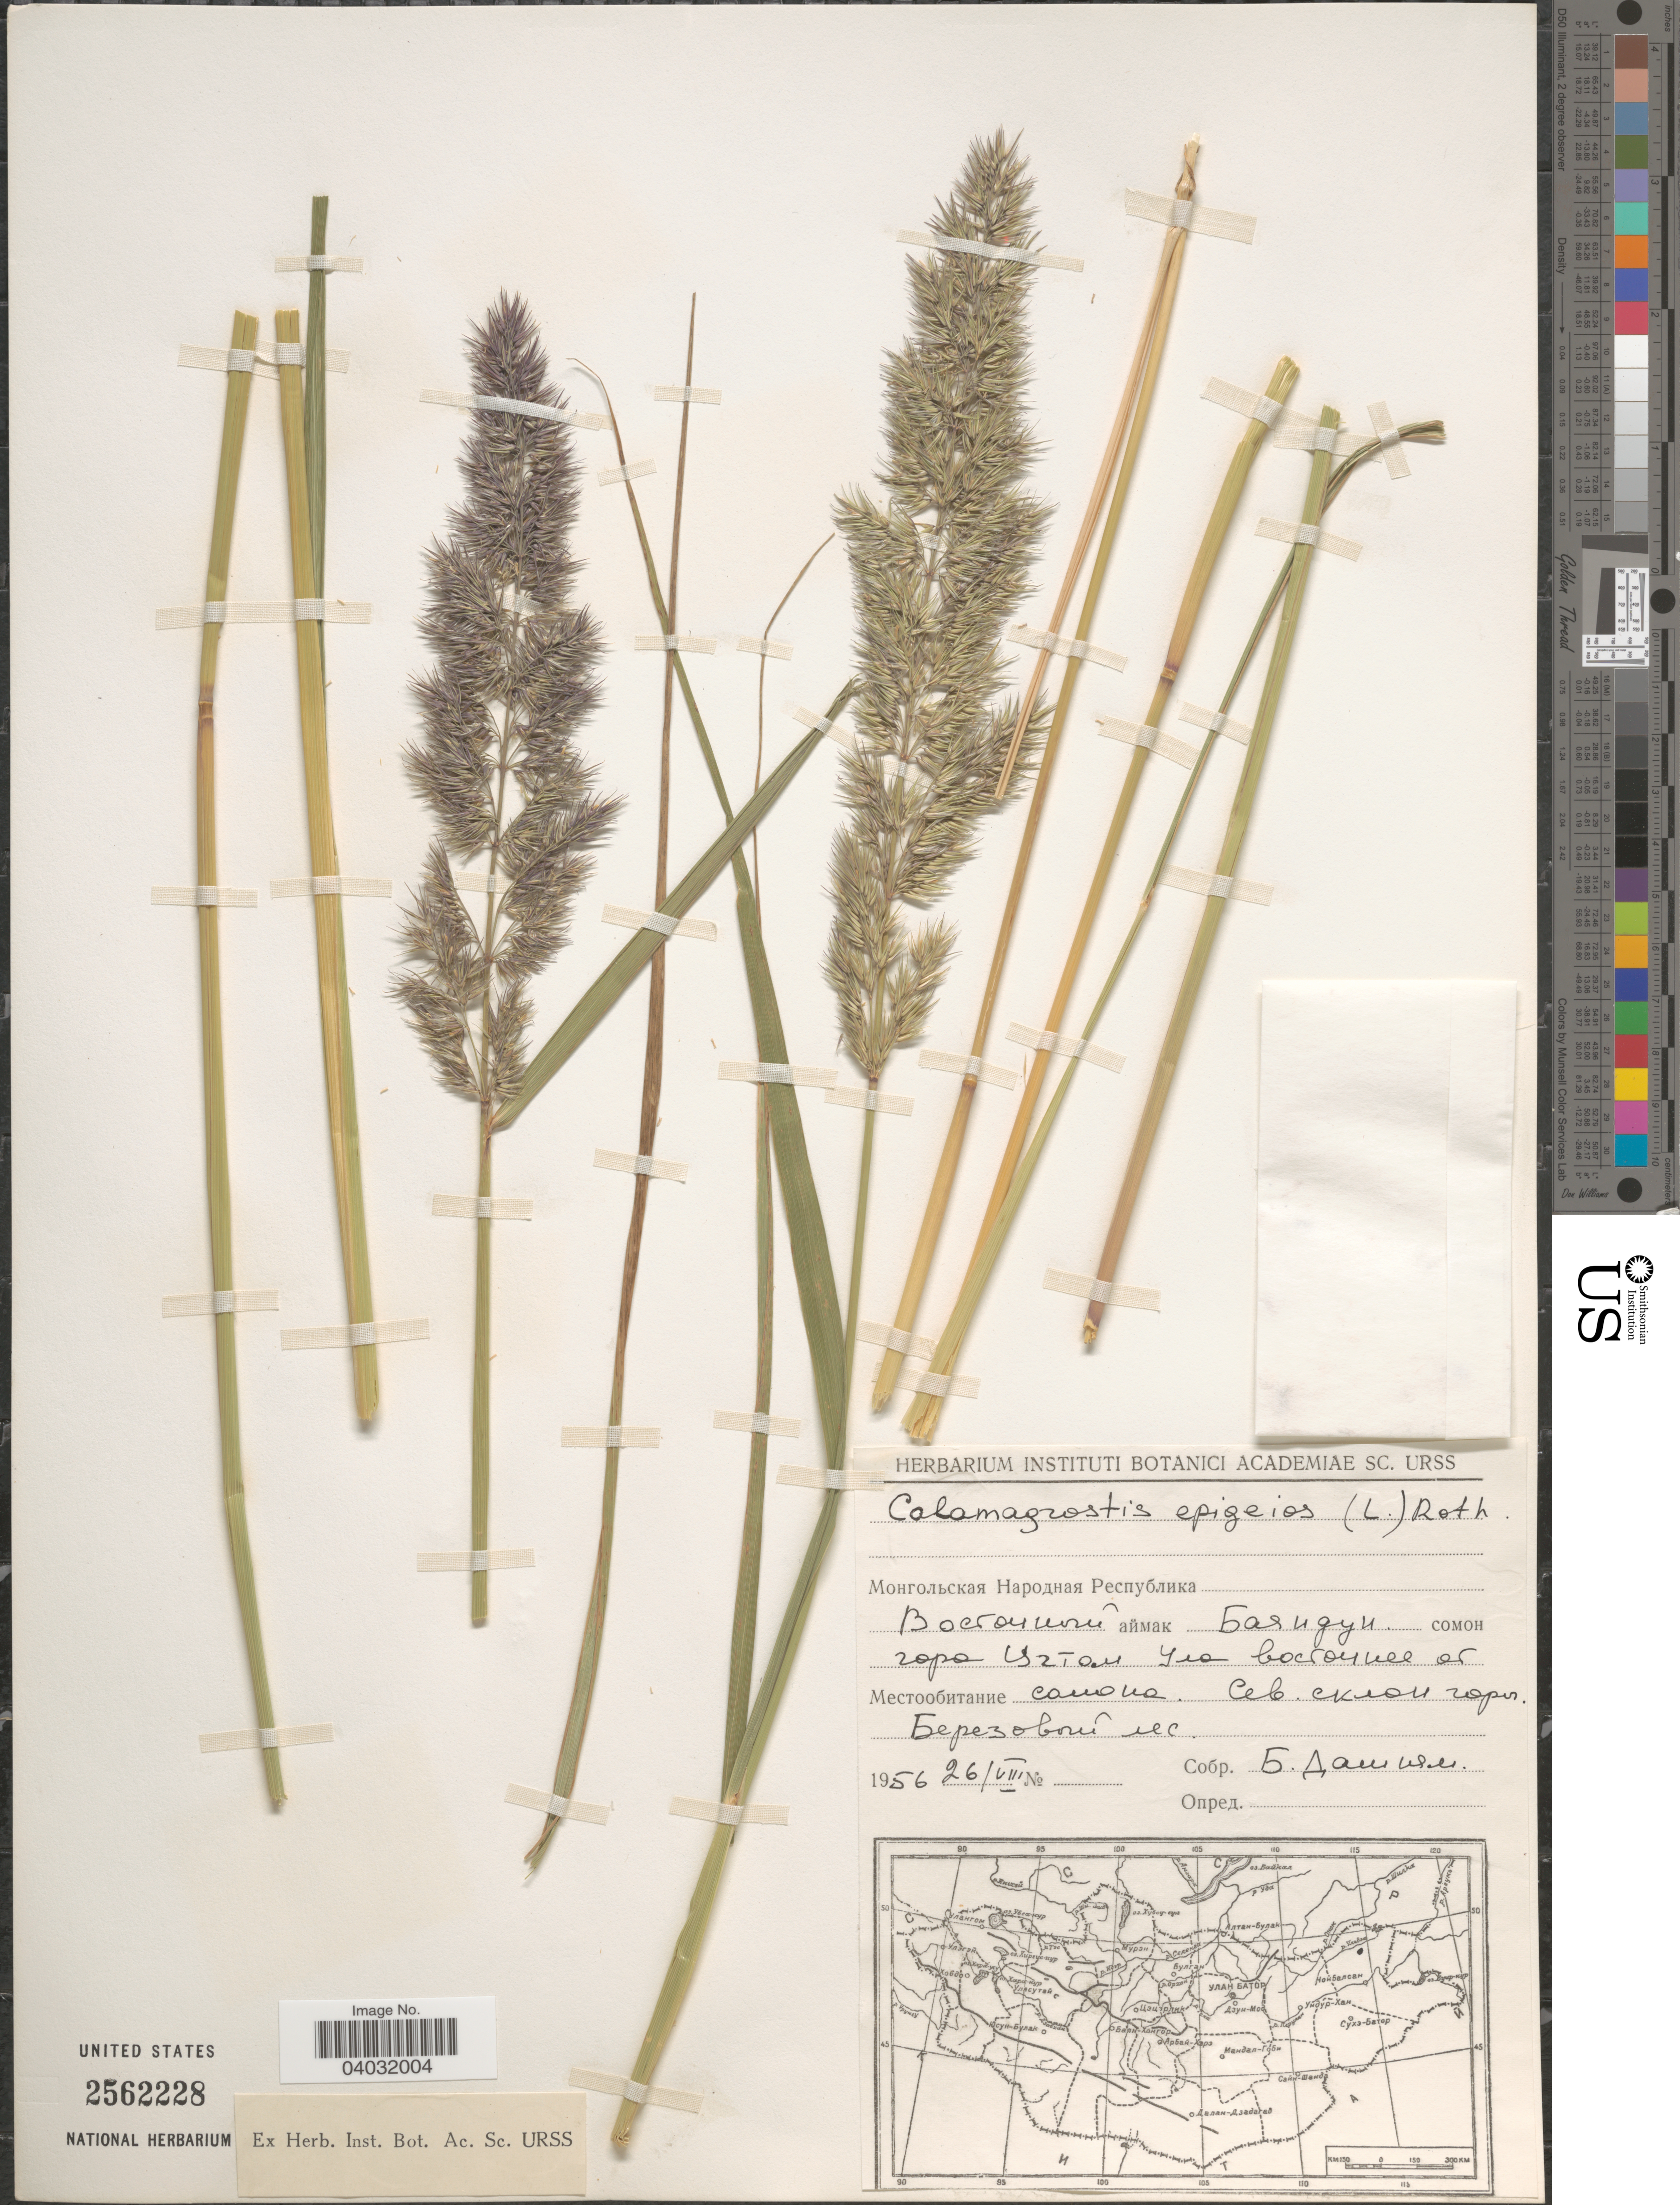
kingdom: Plantae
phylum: Tracheophyta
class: Liliopsida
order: Poales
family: Poaceae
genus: Calamagrostis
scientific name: Calamagrostis epigeios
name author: (L.) Roth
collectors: B. Dashnyam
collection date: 1956-08-26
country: Mongolia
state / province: Dornod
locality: District Bayandun, Tsgtom Ula Mt.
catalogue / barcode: US 2562228